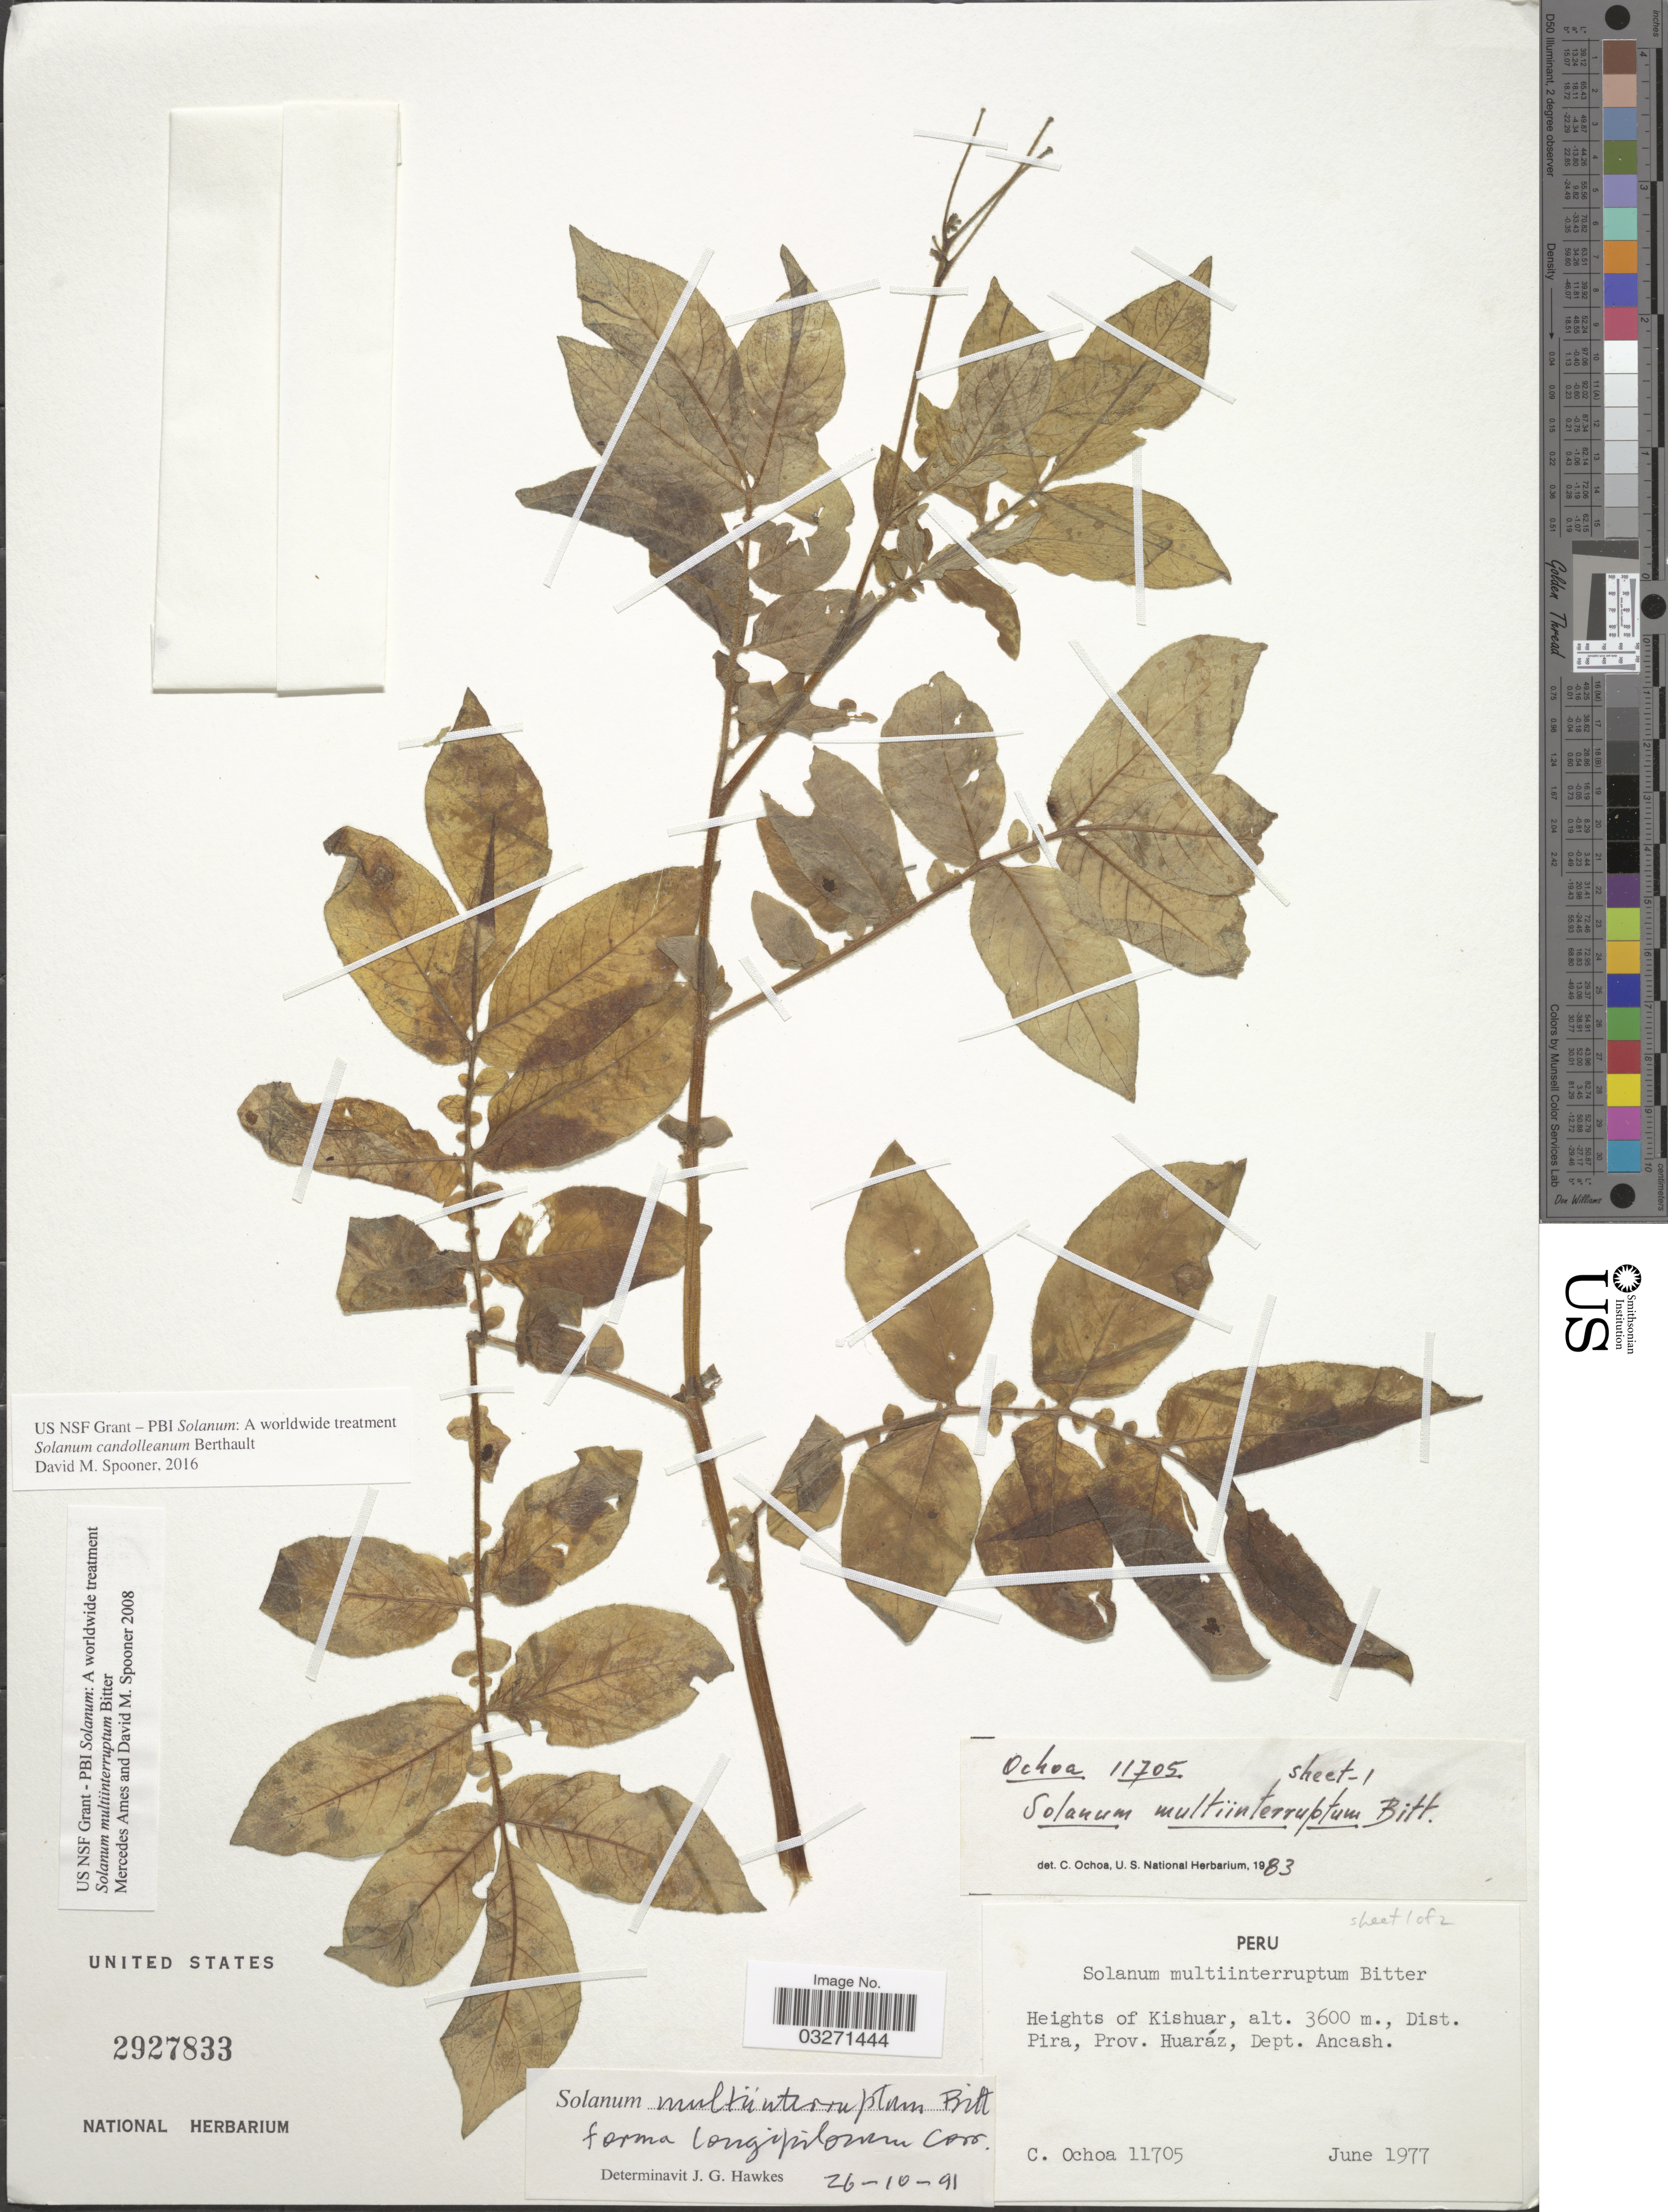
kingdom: Plantae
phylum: Tracheophyta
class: Magnoliopsida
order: Solanales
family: Solanaceae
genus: Solanum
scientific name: Solanum candolleanum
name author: Berthault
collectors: C. Ochoa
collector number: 11705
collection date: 1977-06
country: Peru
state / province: Ancash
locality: Heights of Kishuar, Dist. Pira, Prov. Huaráz, Dept. Ancash.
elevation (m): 3600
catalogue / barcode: US 2927833